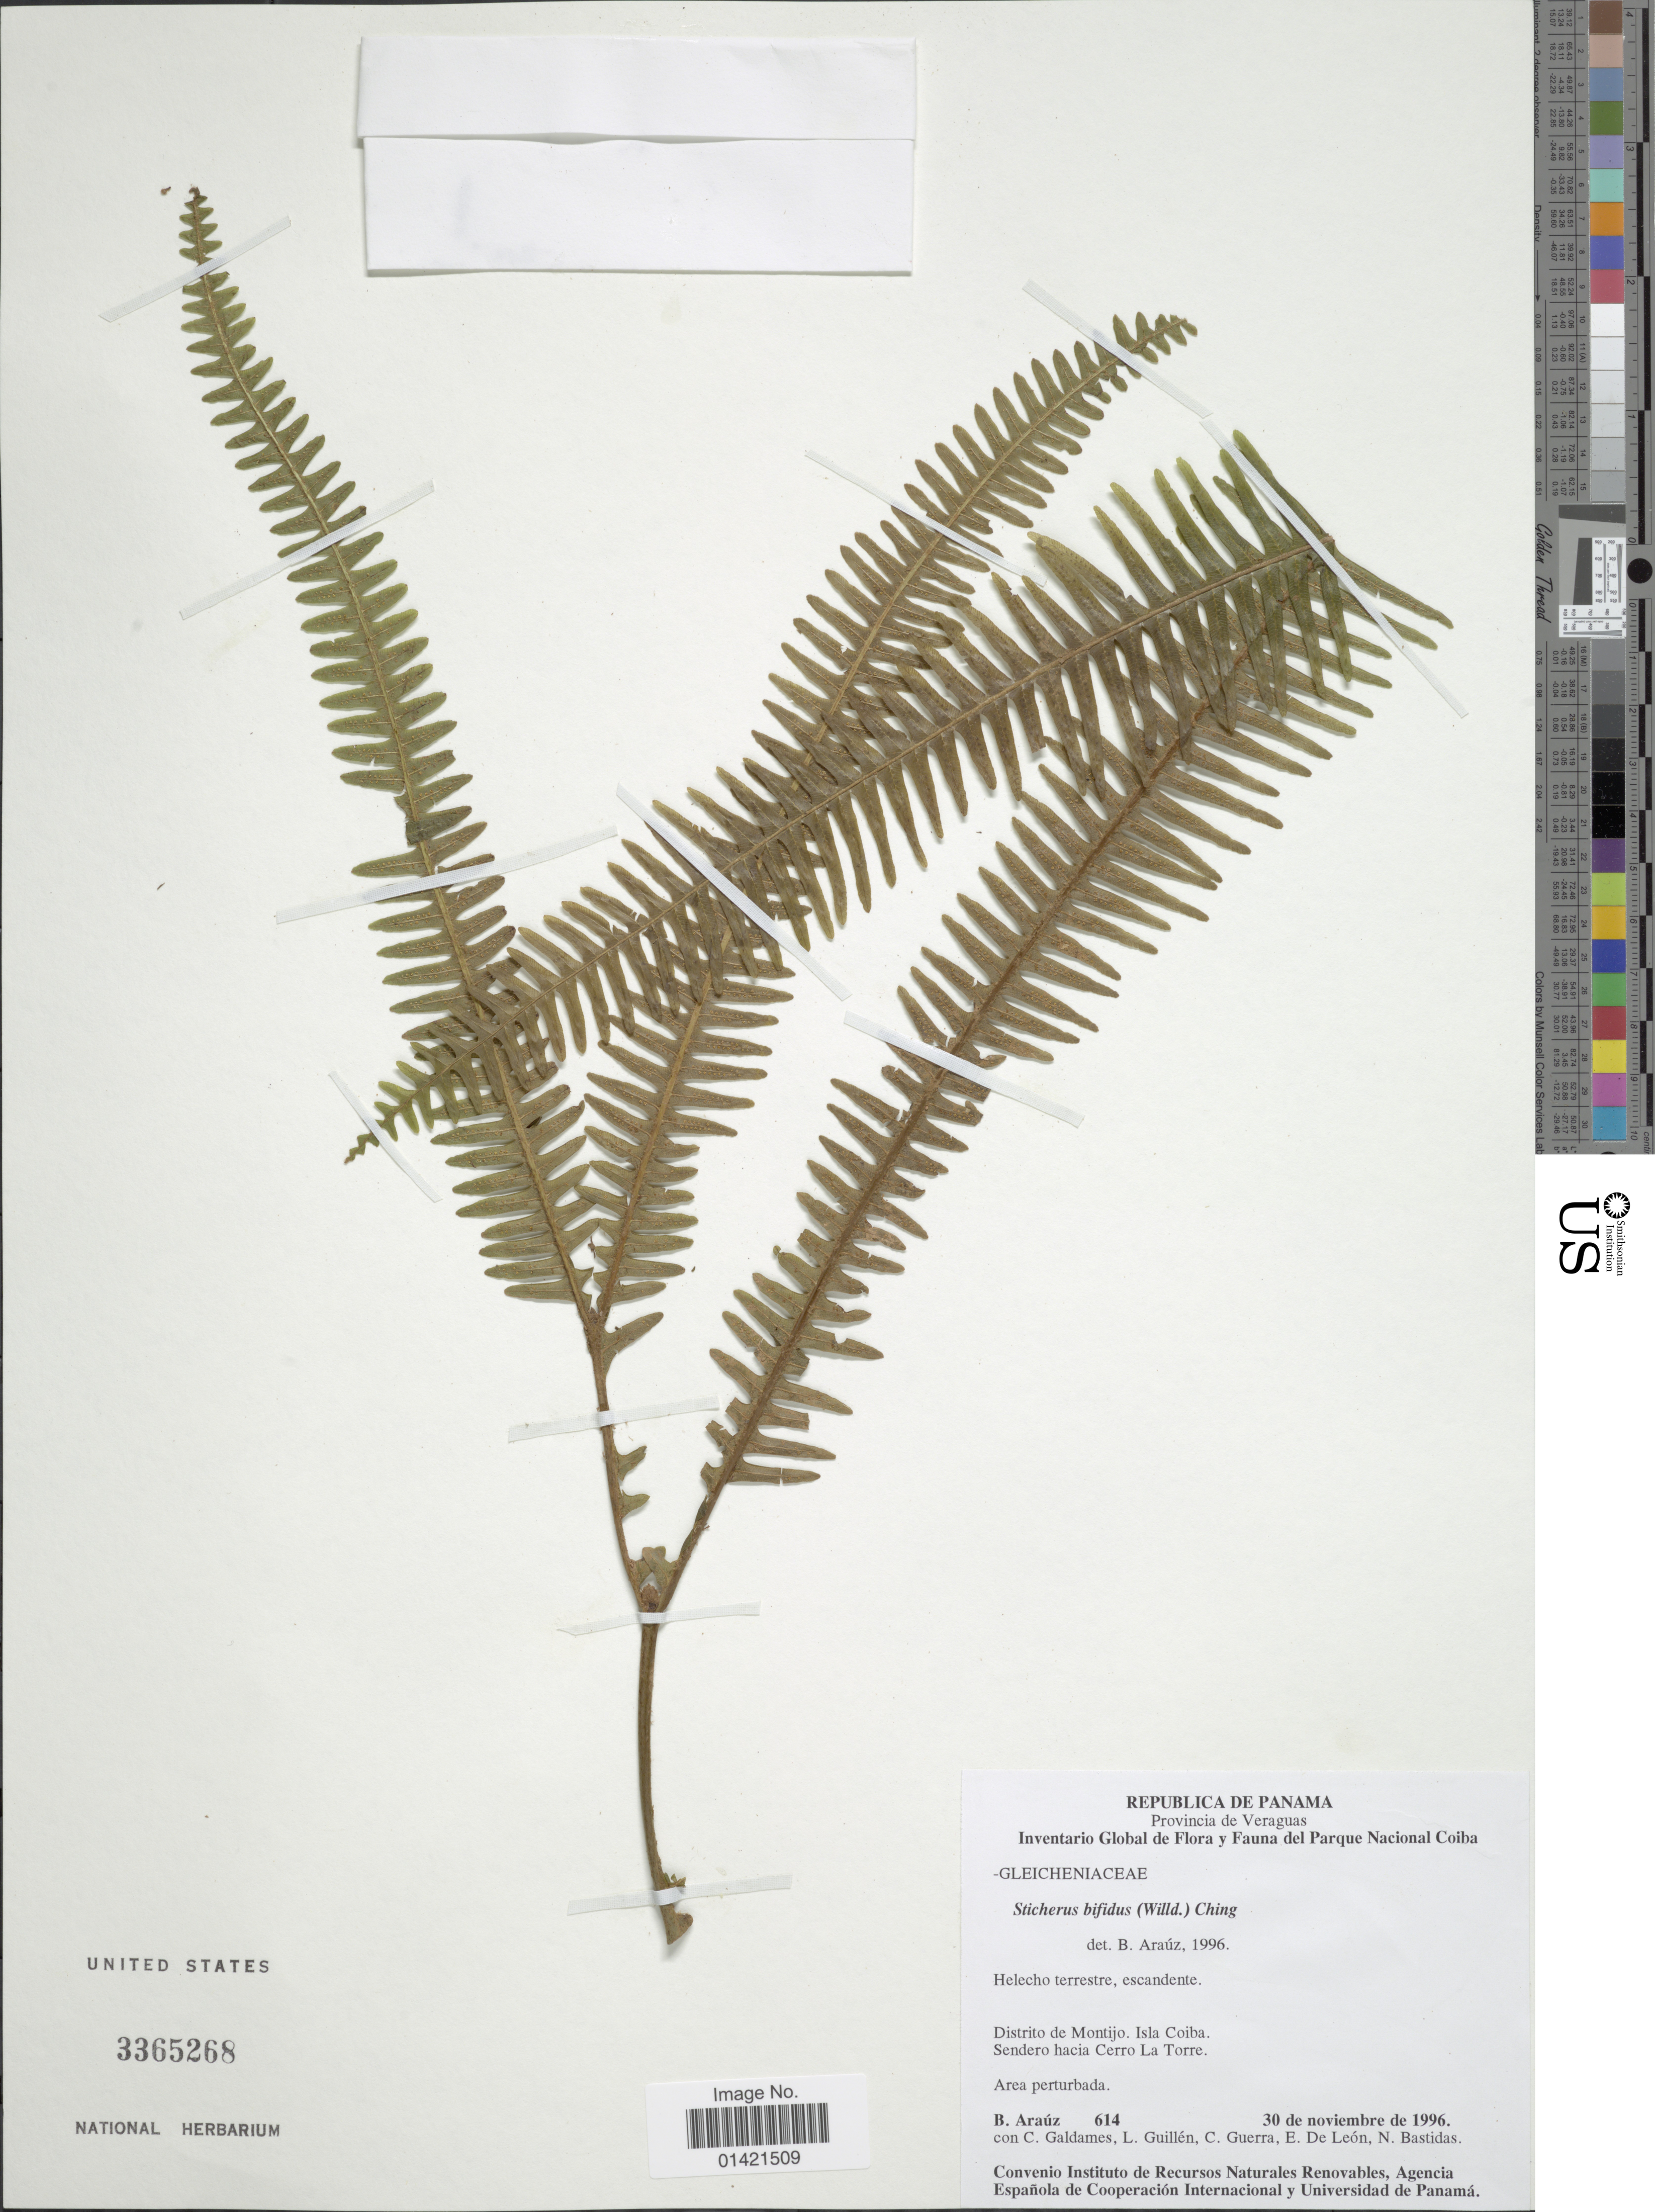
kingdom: Plantae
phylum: Tracheophyta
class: Polypodiopsida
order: Gleicheniales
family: Gleicheniaceae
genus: Sticherus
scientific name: Sticherus bifidus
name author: (Willd.) Ching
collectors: B. Araúz, C. Galdames, L. Guillén, C. Guerra & et al.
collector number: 614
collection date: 1996-11-30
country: Panama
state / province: Veraguas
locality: Provincia de Veraguas. Distrito de Montijo. Isla Coiba. Sendero hacia Cerro La Torre. Inventario Global de Flora y Fauna del Parque Nacional Coiba.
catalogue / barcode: US 3365268